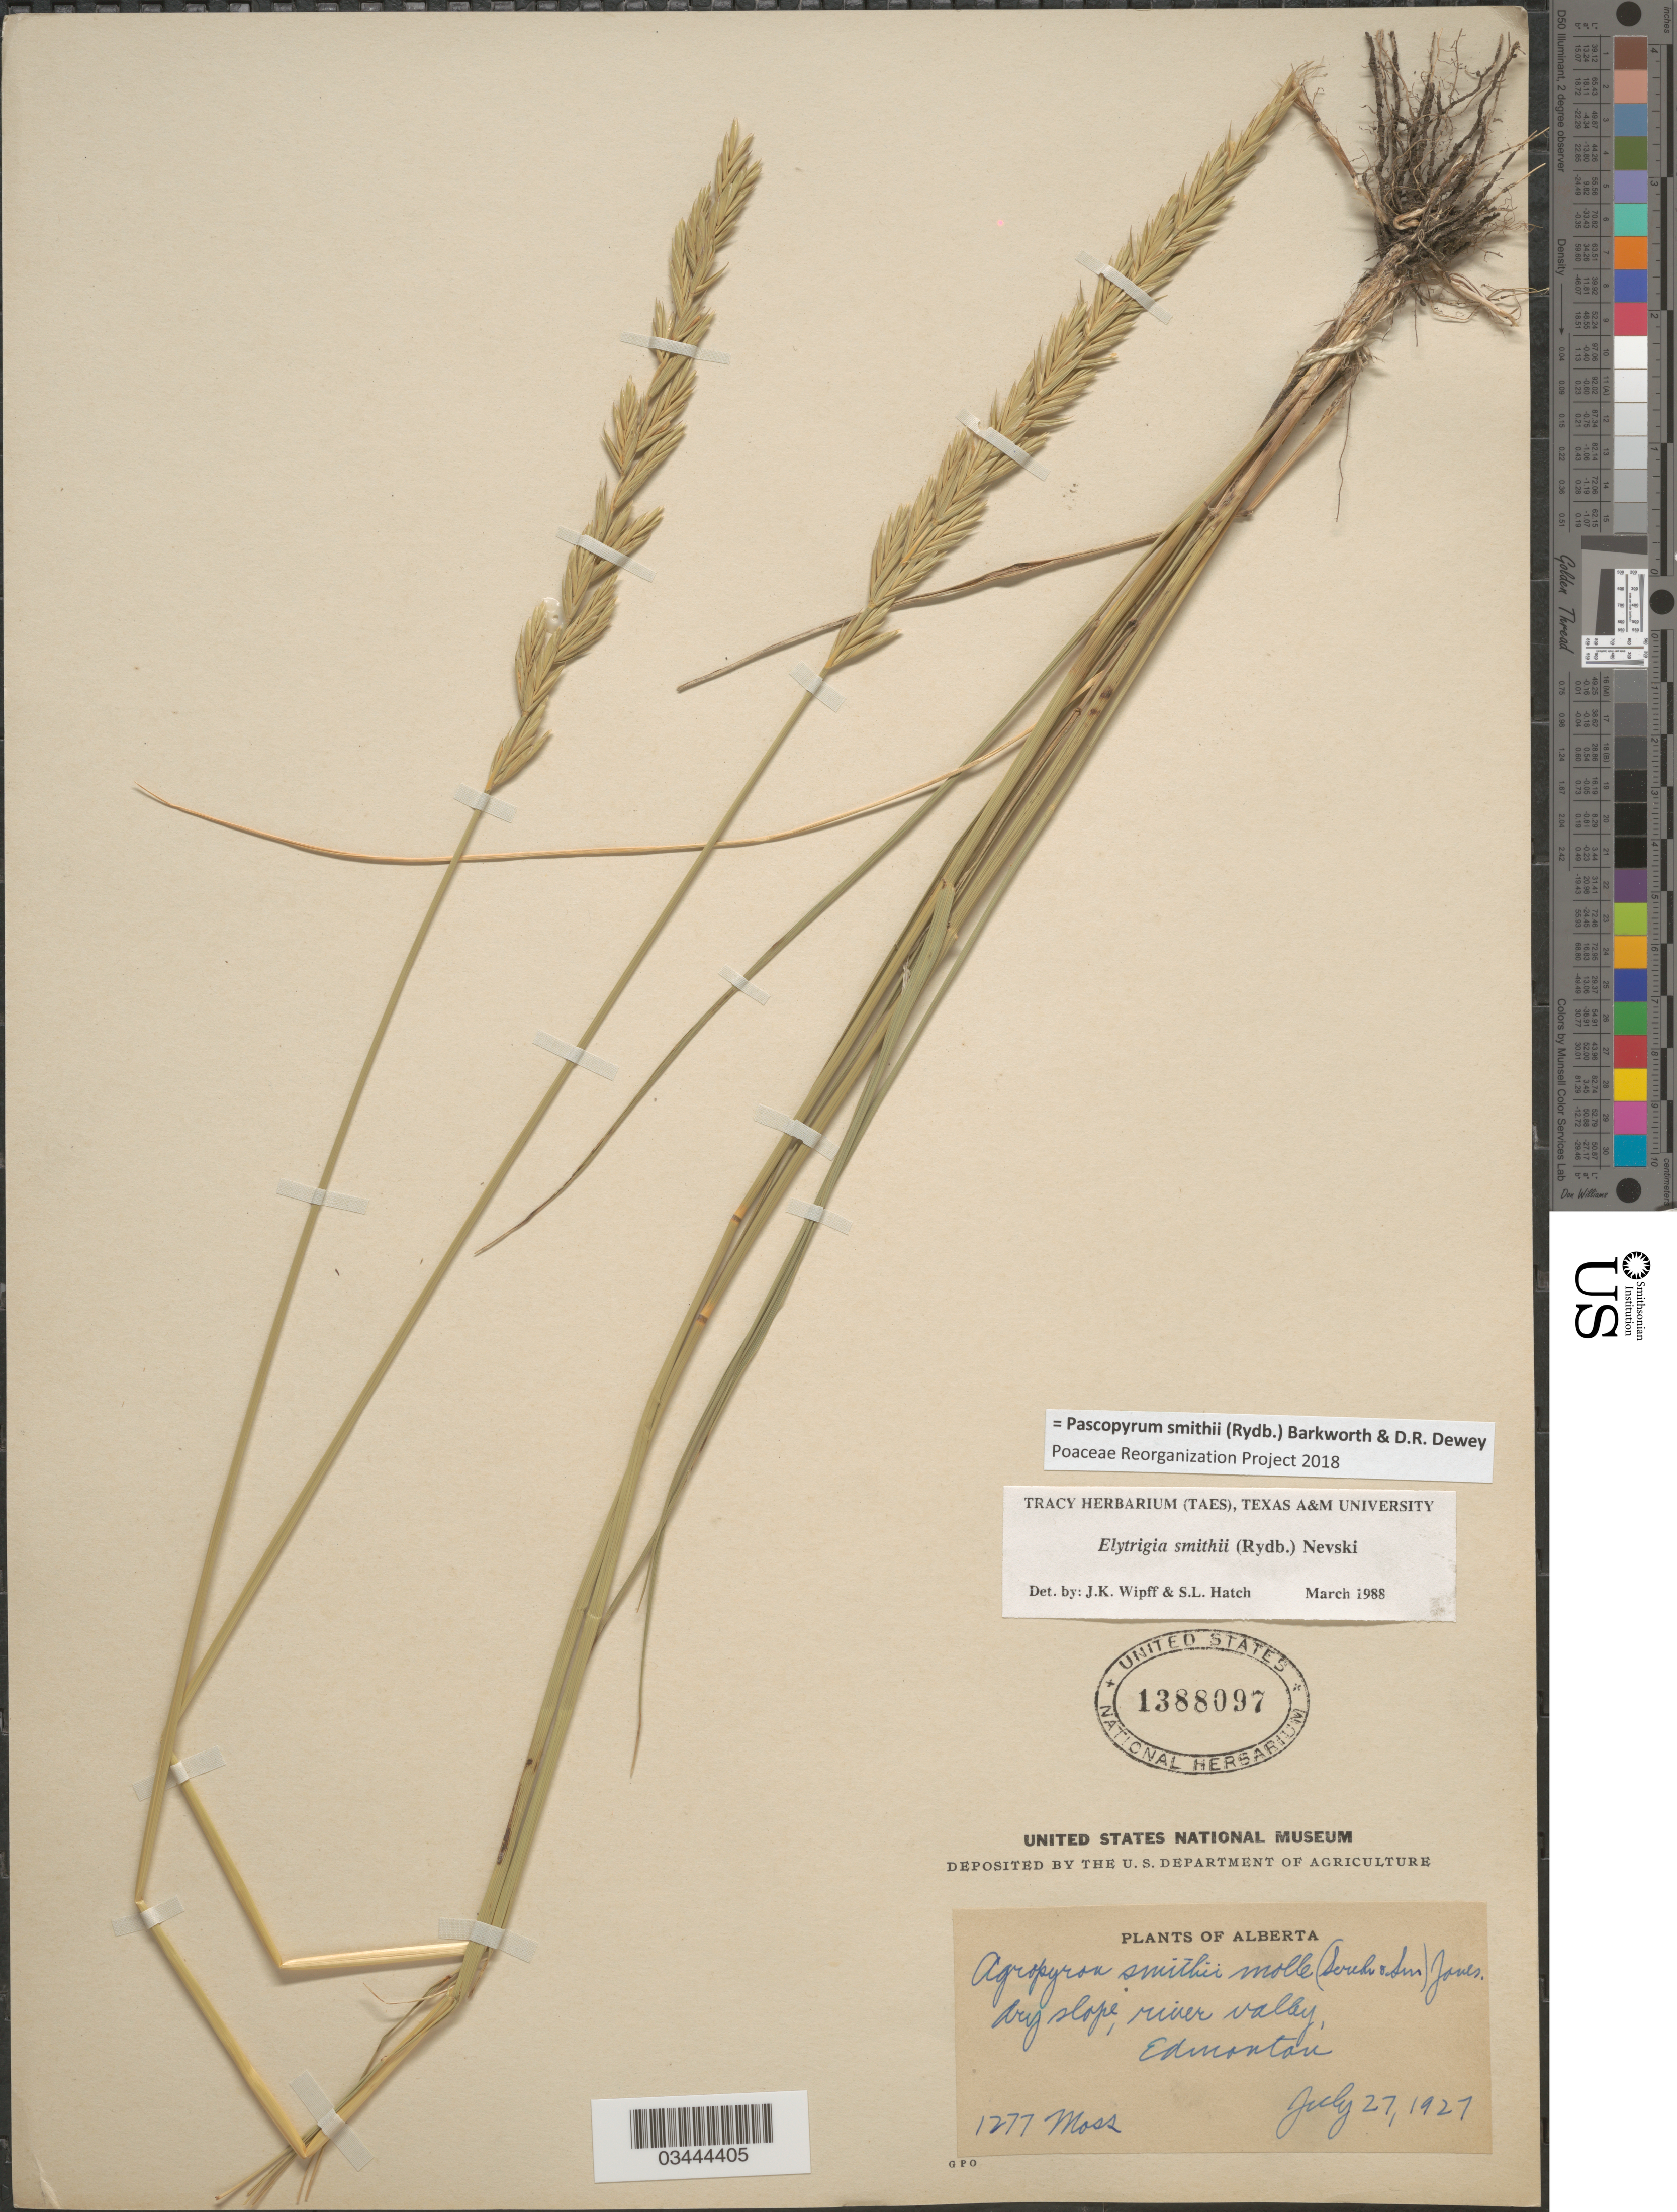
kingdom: Plantae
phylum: Tracheophyta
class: Liliopsida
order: Poales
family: Poaceae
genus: Pascopyrum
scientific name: Pascopyrum smithii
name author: (Rydb.) Barkworth & Dewey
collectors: M. B. Moss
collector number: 1277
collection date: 1927-07-27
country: Canada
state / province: Alberta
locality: Dry slope, river valley, Edmonton.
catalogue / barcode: US 1388097